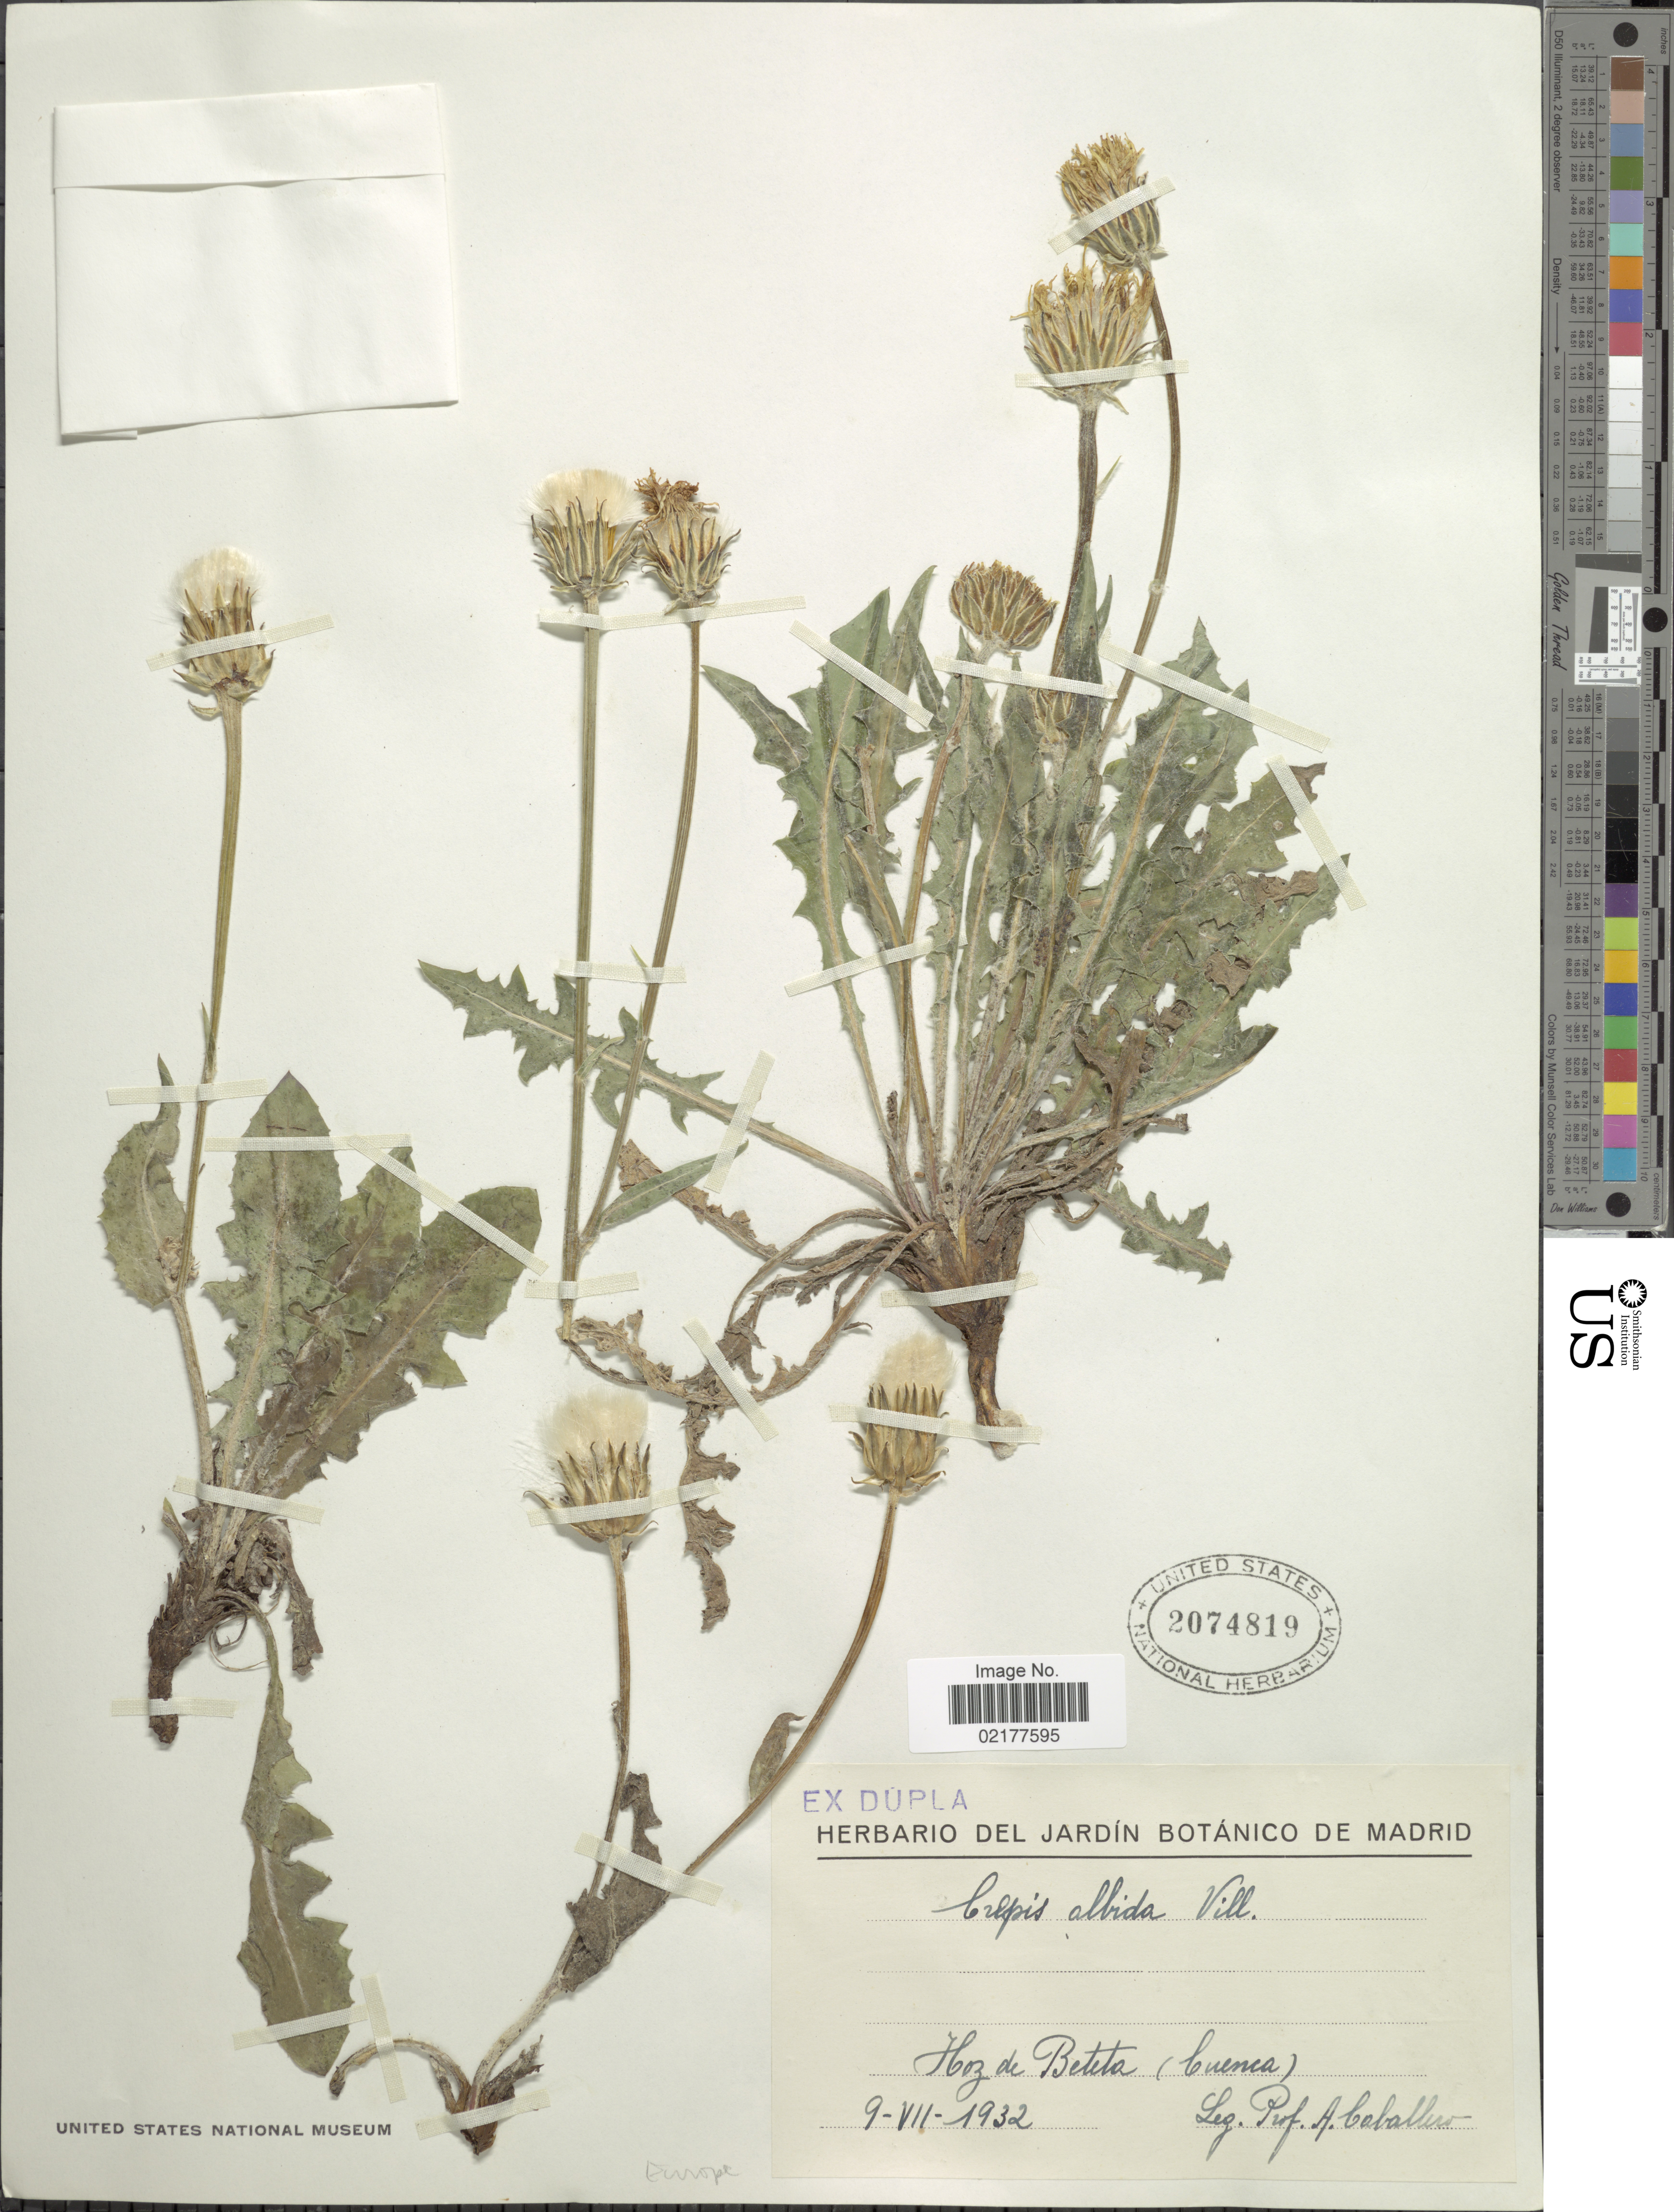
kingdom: Plantae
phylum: Tracheophyta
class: Magnoliopsida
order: Asterales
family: Asteraceae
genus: Crepis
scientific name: Crepis alpestris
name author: (Jacq.) Tausch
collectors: A. Caballero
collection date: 1932-07-09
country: Spain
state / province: Castilla-La Mancha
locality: Hoz de Beteta (Cuenca). Europe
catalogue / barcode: US 2074819